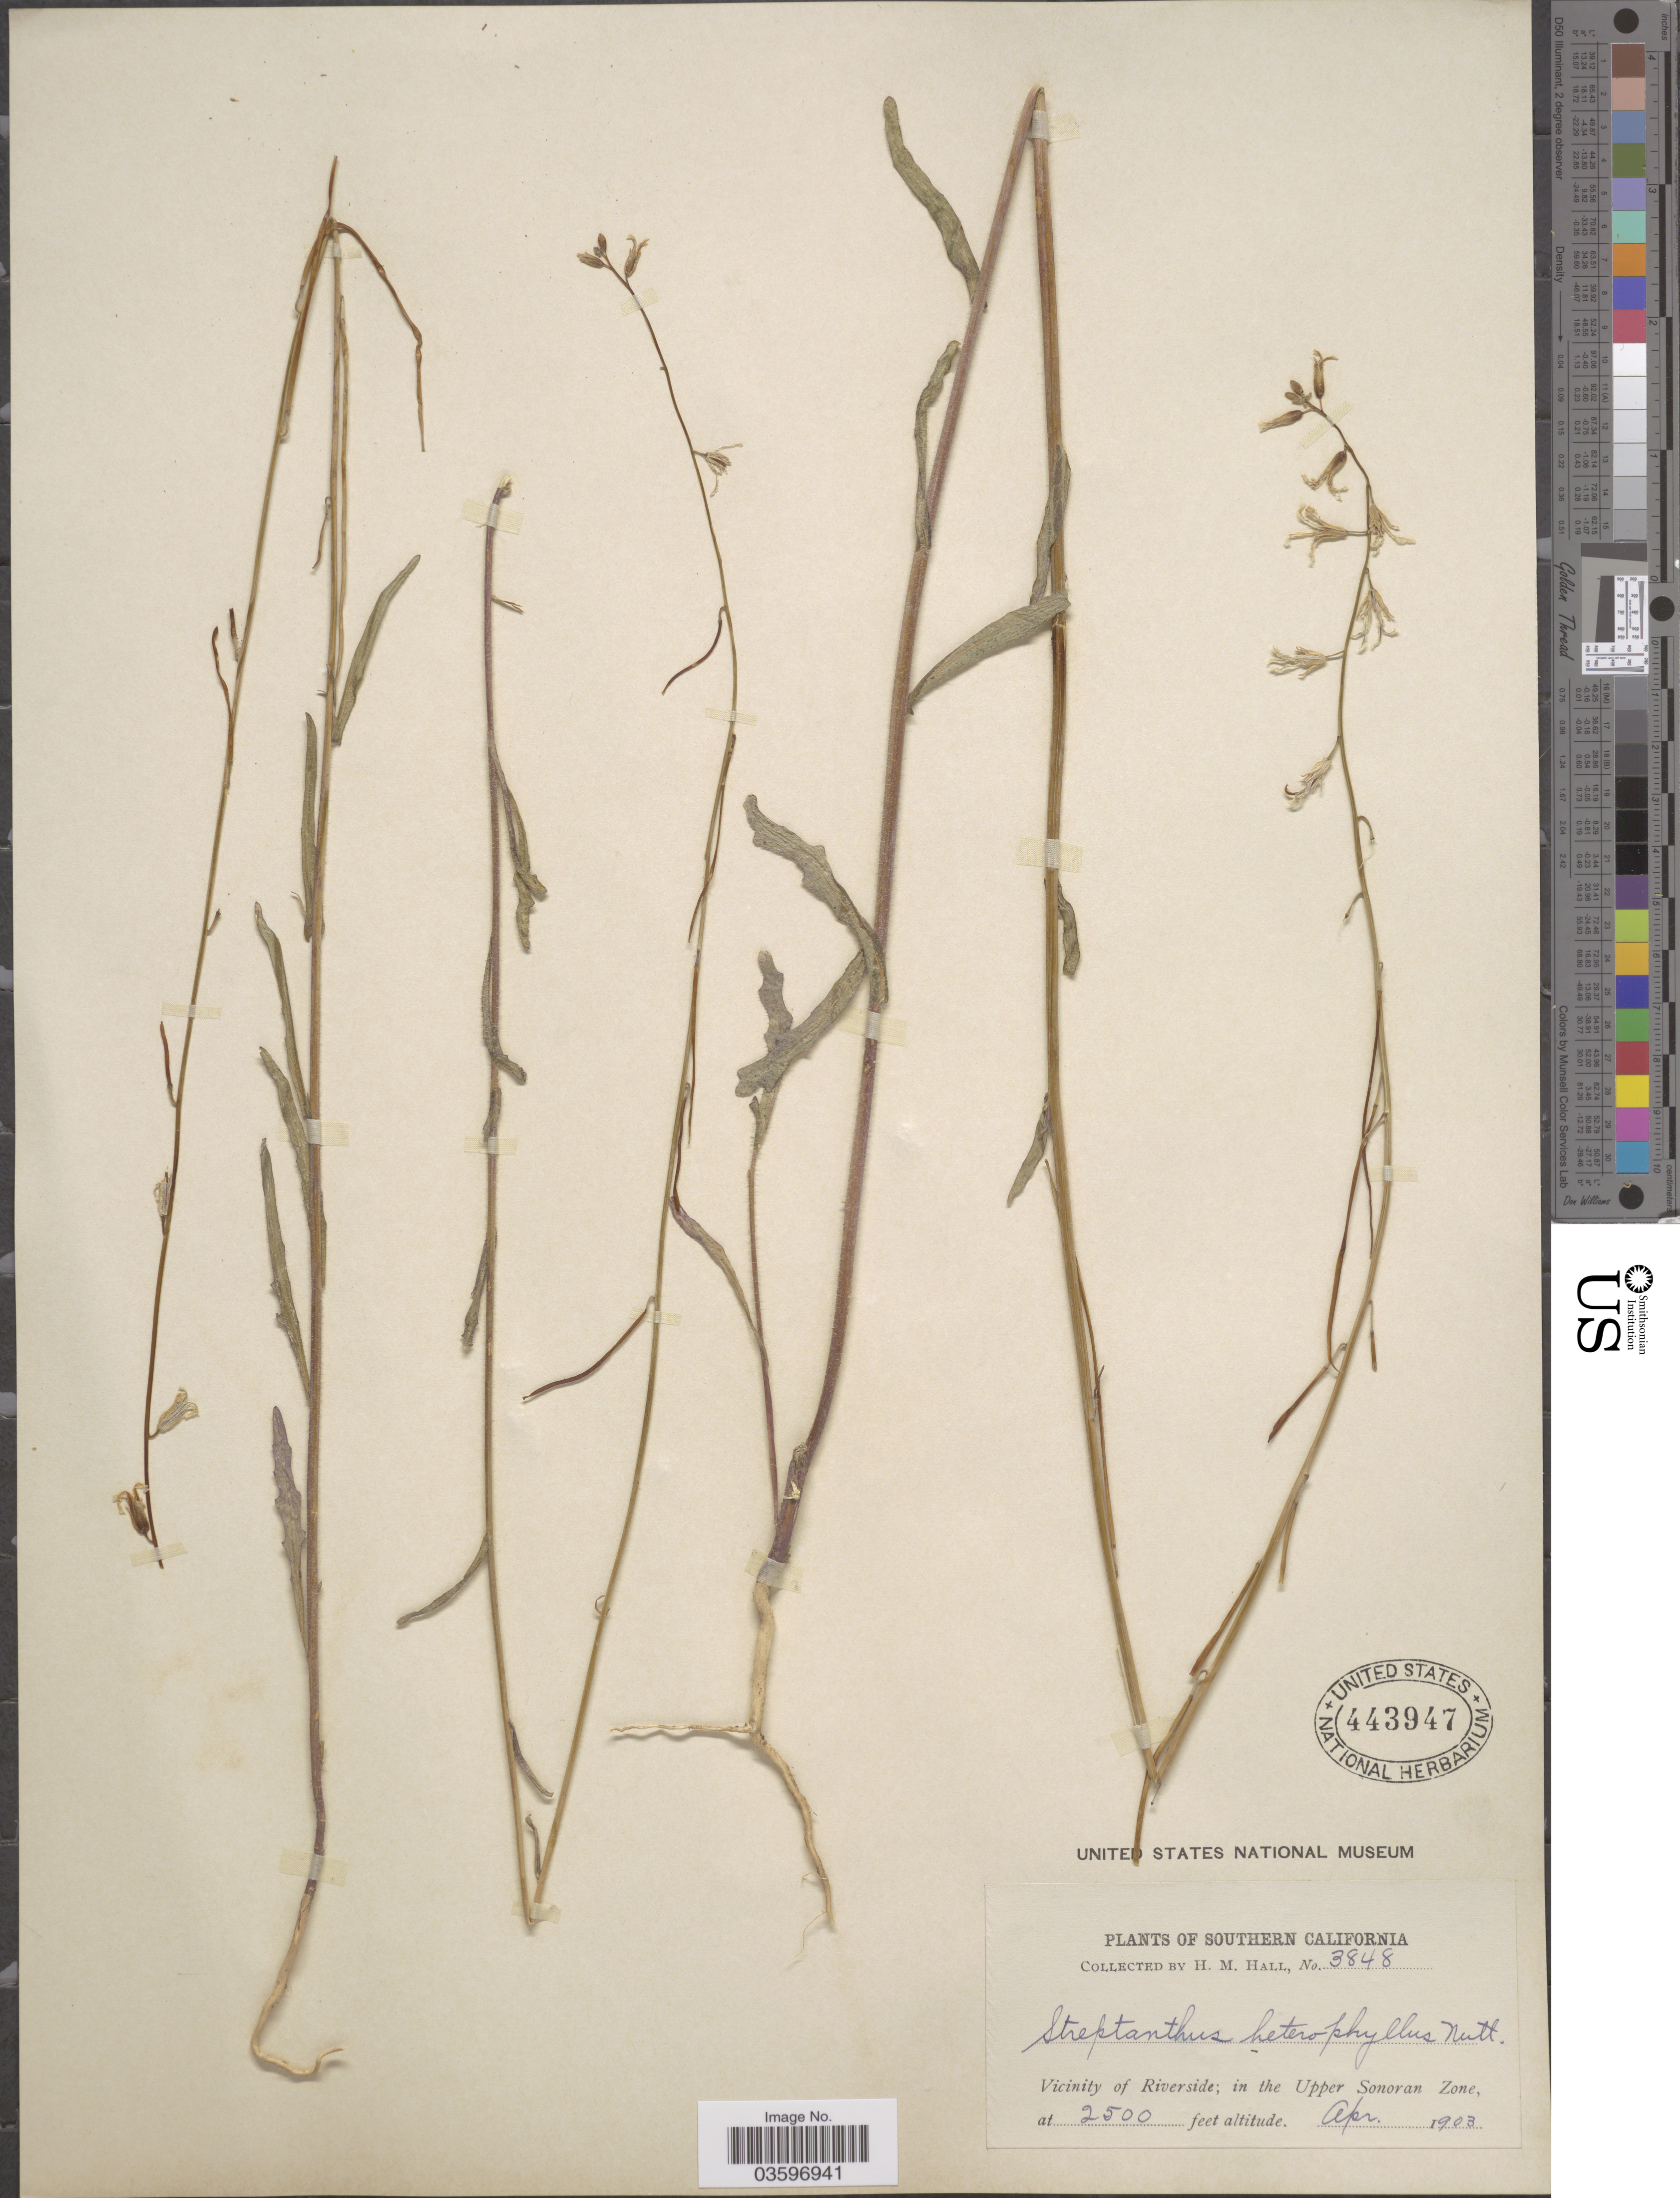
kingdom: Plantae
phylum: Tracheophyta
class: Magnoliopsida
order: Brassicales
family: Brassicaceae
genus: Caulanthus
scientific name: Caulanthus heterophyllus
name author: (Nutt.) Payson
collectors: H. M. Hall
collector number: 3848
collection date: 1903-04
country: United States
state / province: California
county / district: Riverside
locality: Southern California. Vicinity of Riverside; in the Upper Sonoran Zone.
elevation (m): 762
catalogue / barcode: US 443947